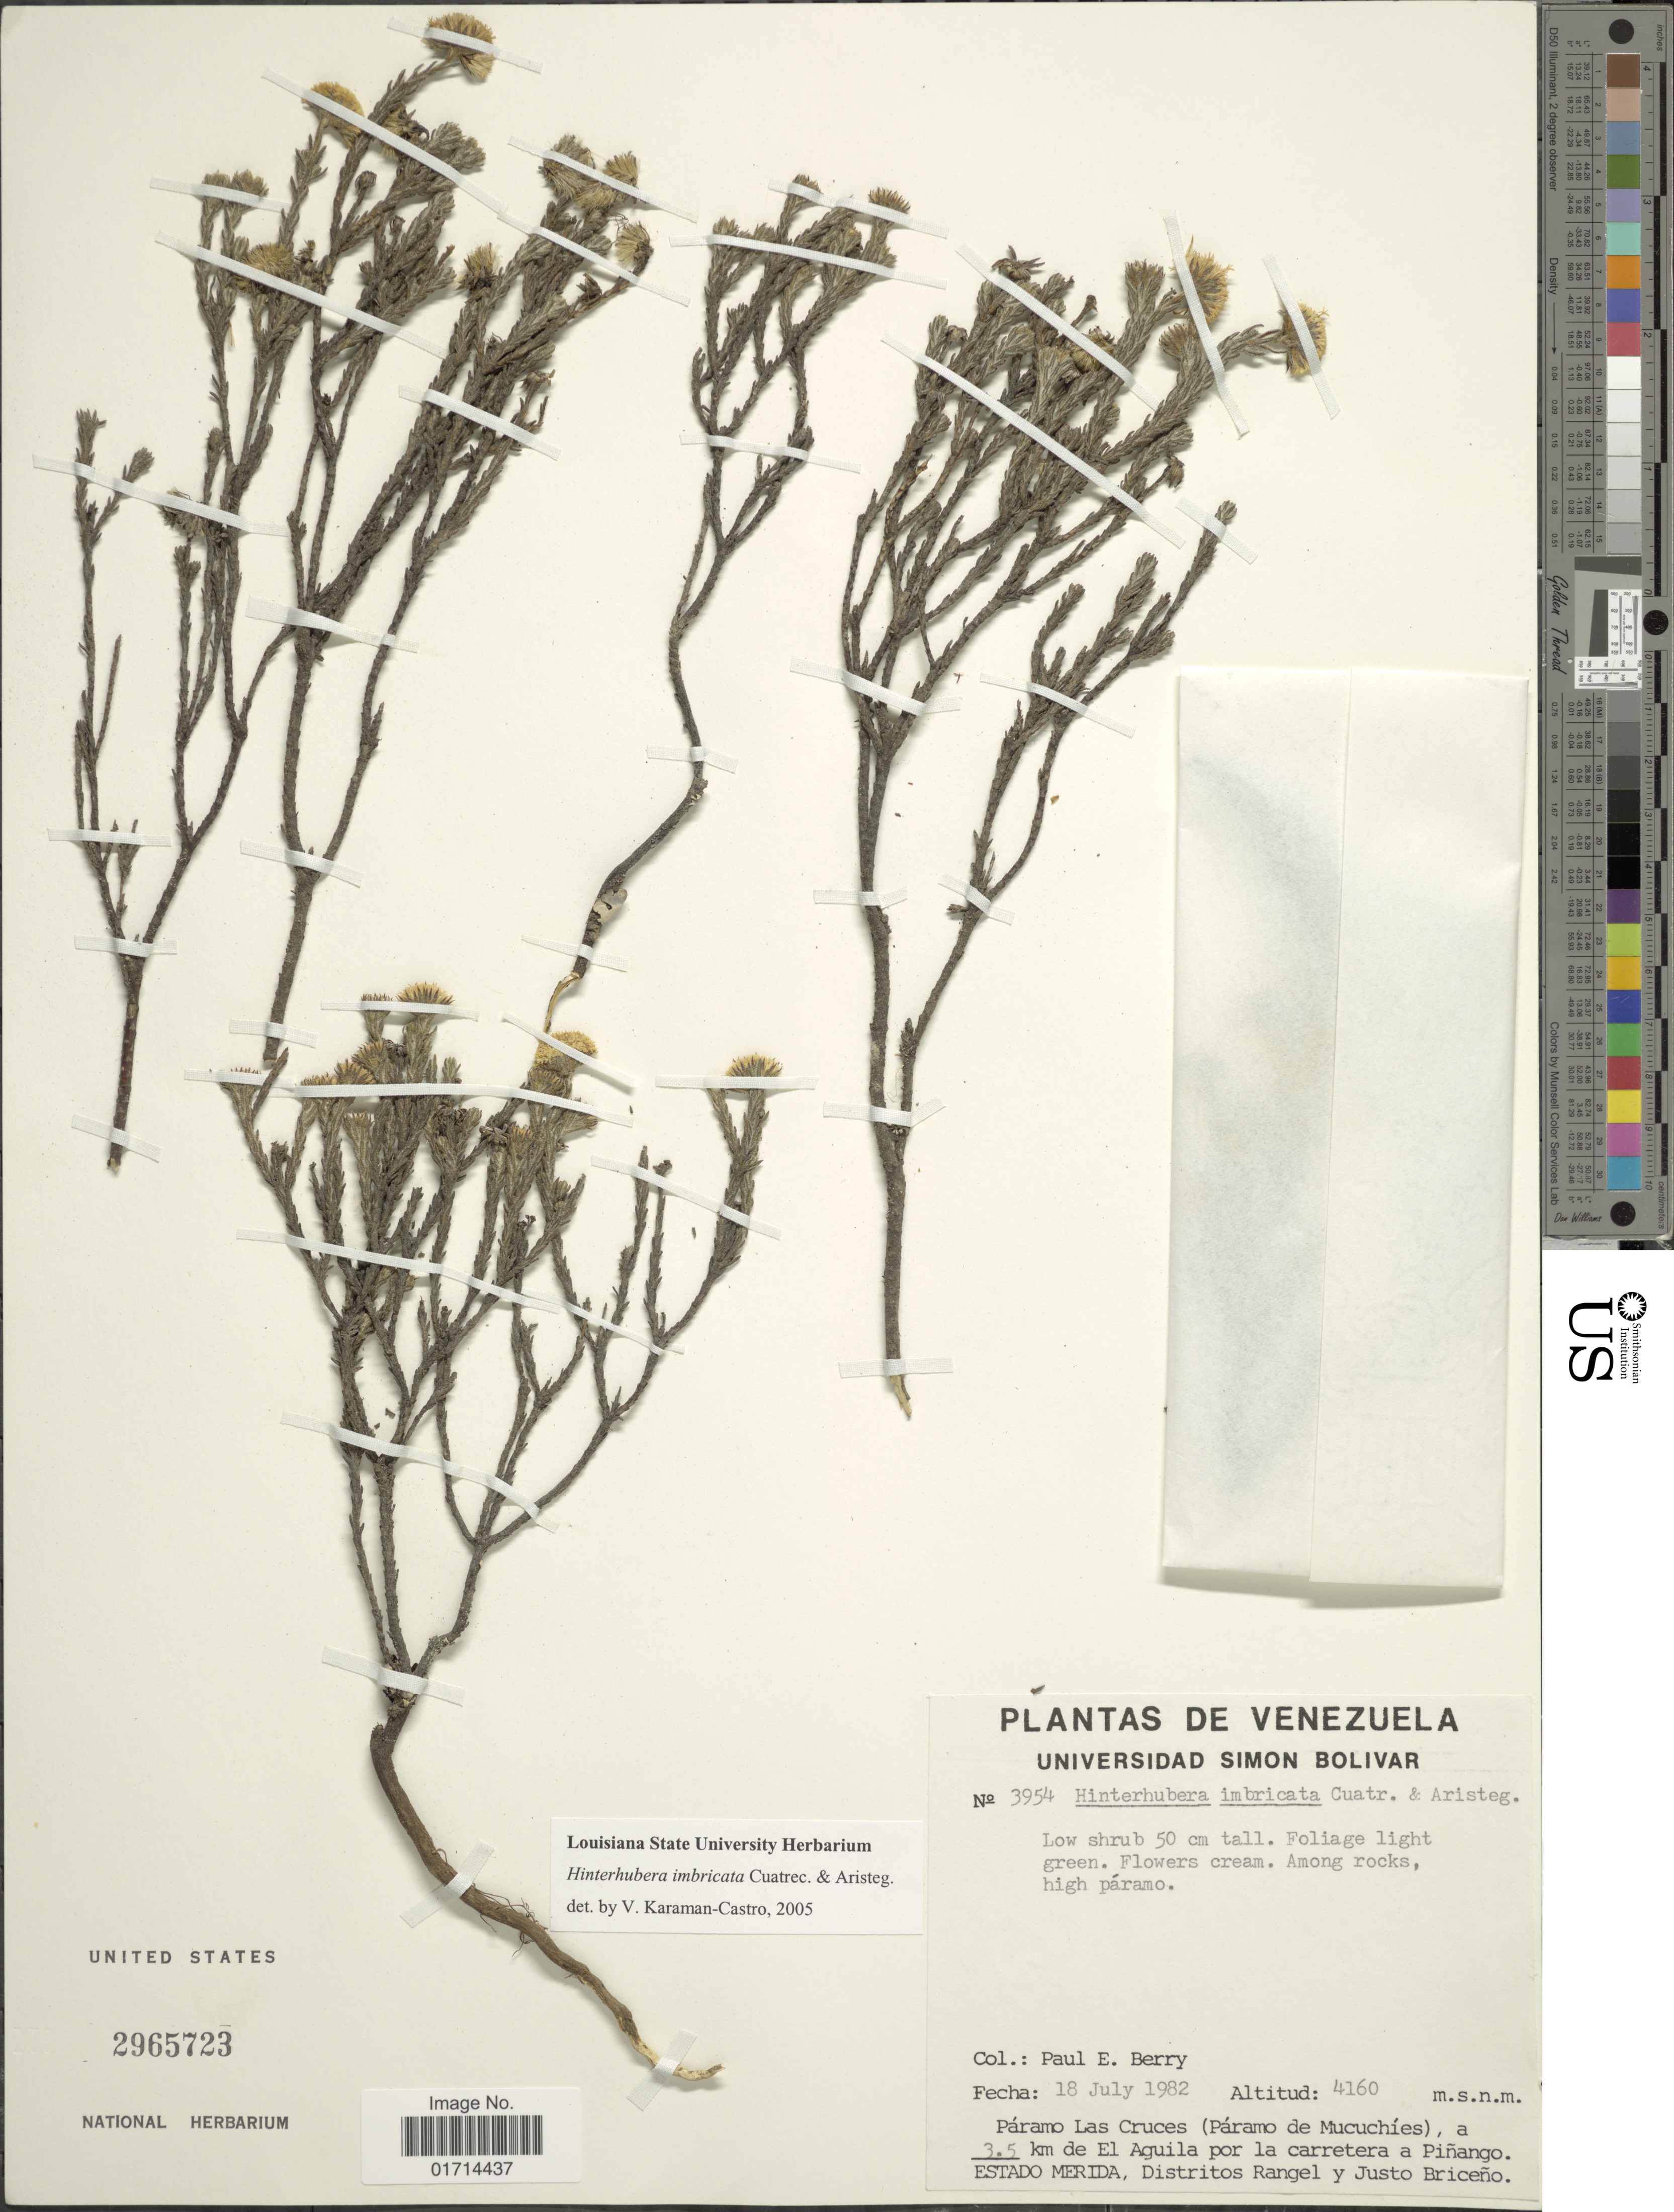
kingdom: Plantae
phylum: Tracheophyta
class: Magnoliopsida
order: Asterales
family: Asteraceae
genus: Hinterhubera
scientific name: Hinterhubera imbricata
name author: Cuatrec. & Aristeg.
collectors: P. E. Berry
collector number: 3954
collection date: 1982-07-18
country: Venezuela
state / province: Mérida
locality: Paramo Las Cruces (Paramo de Mucuchies), a 3.5 km de El Aguila por la carretera a Pinango, Distritos Rangel y Justo Briceno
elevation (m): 4160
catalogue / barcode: US 2965723